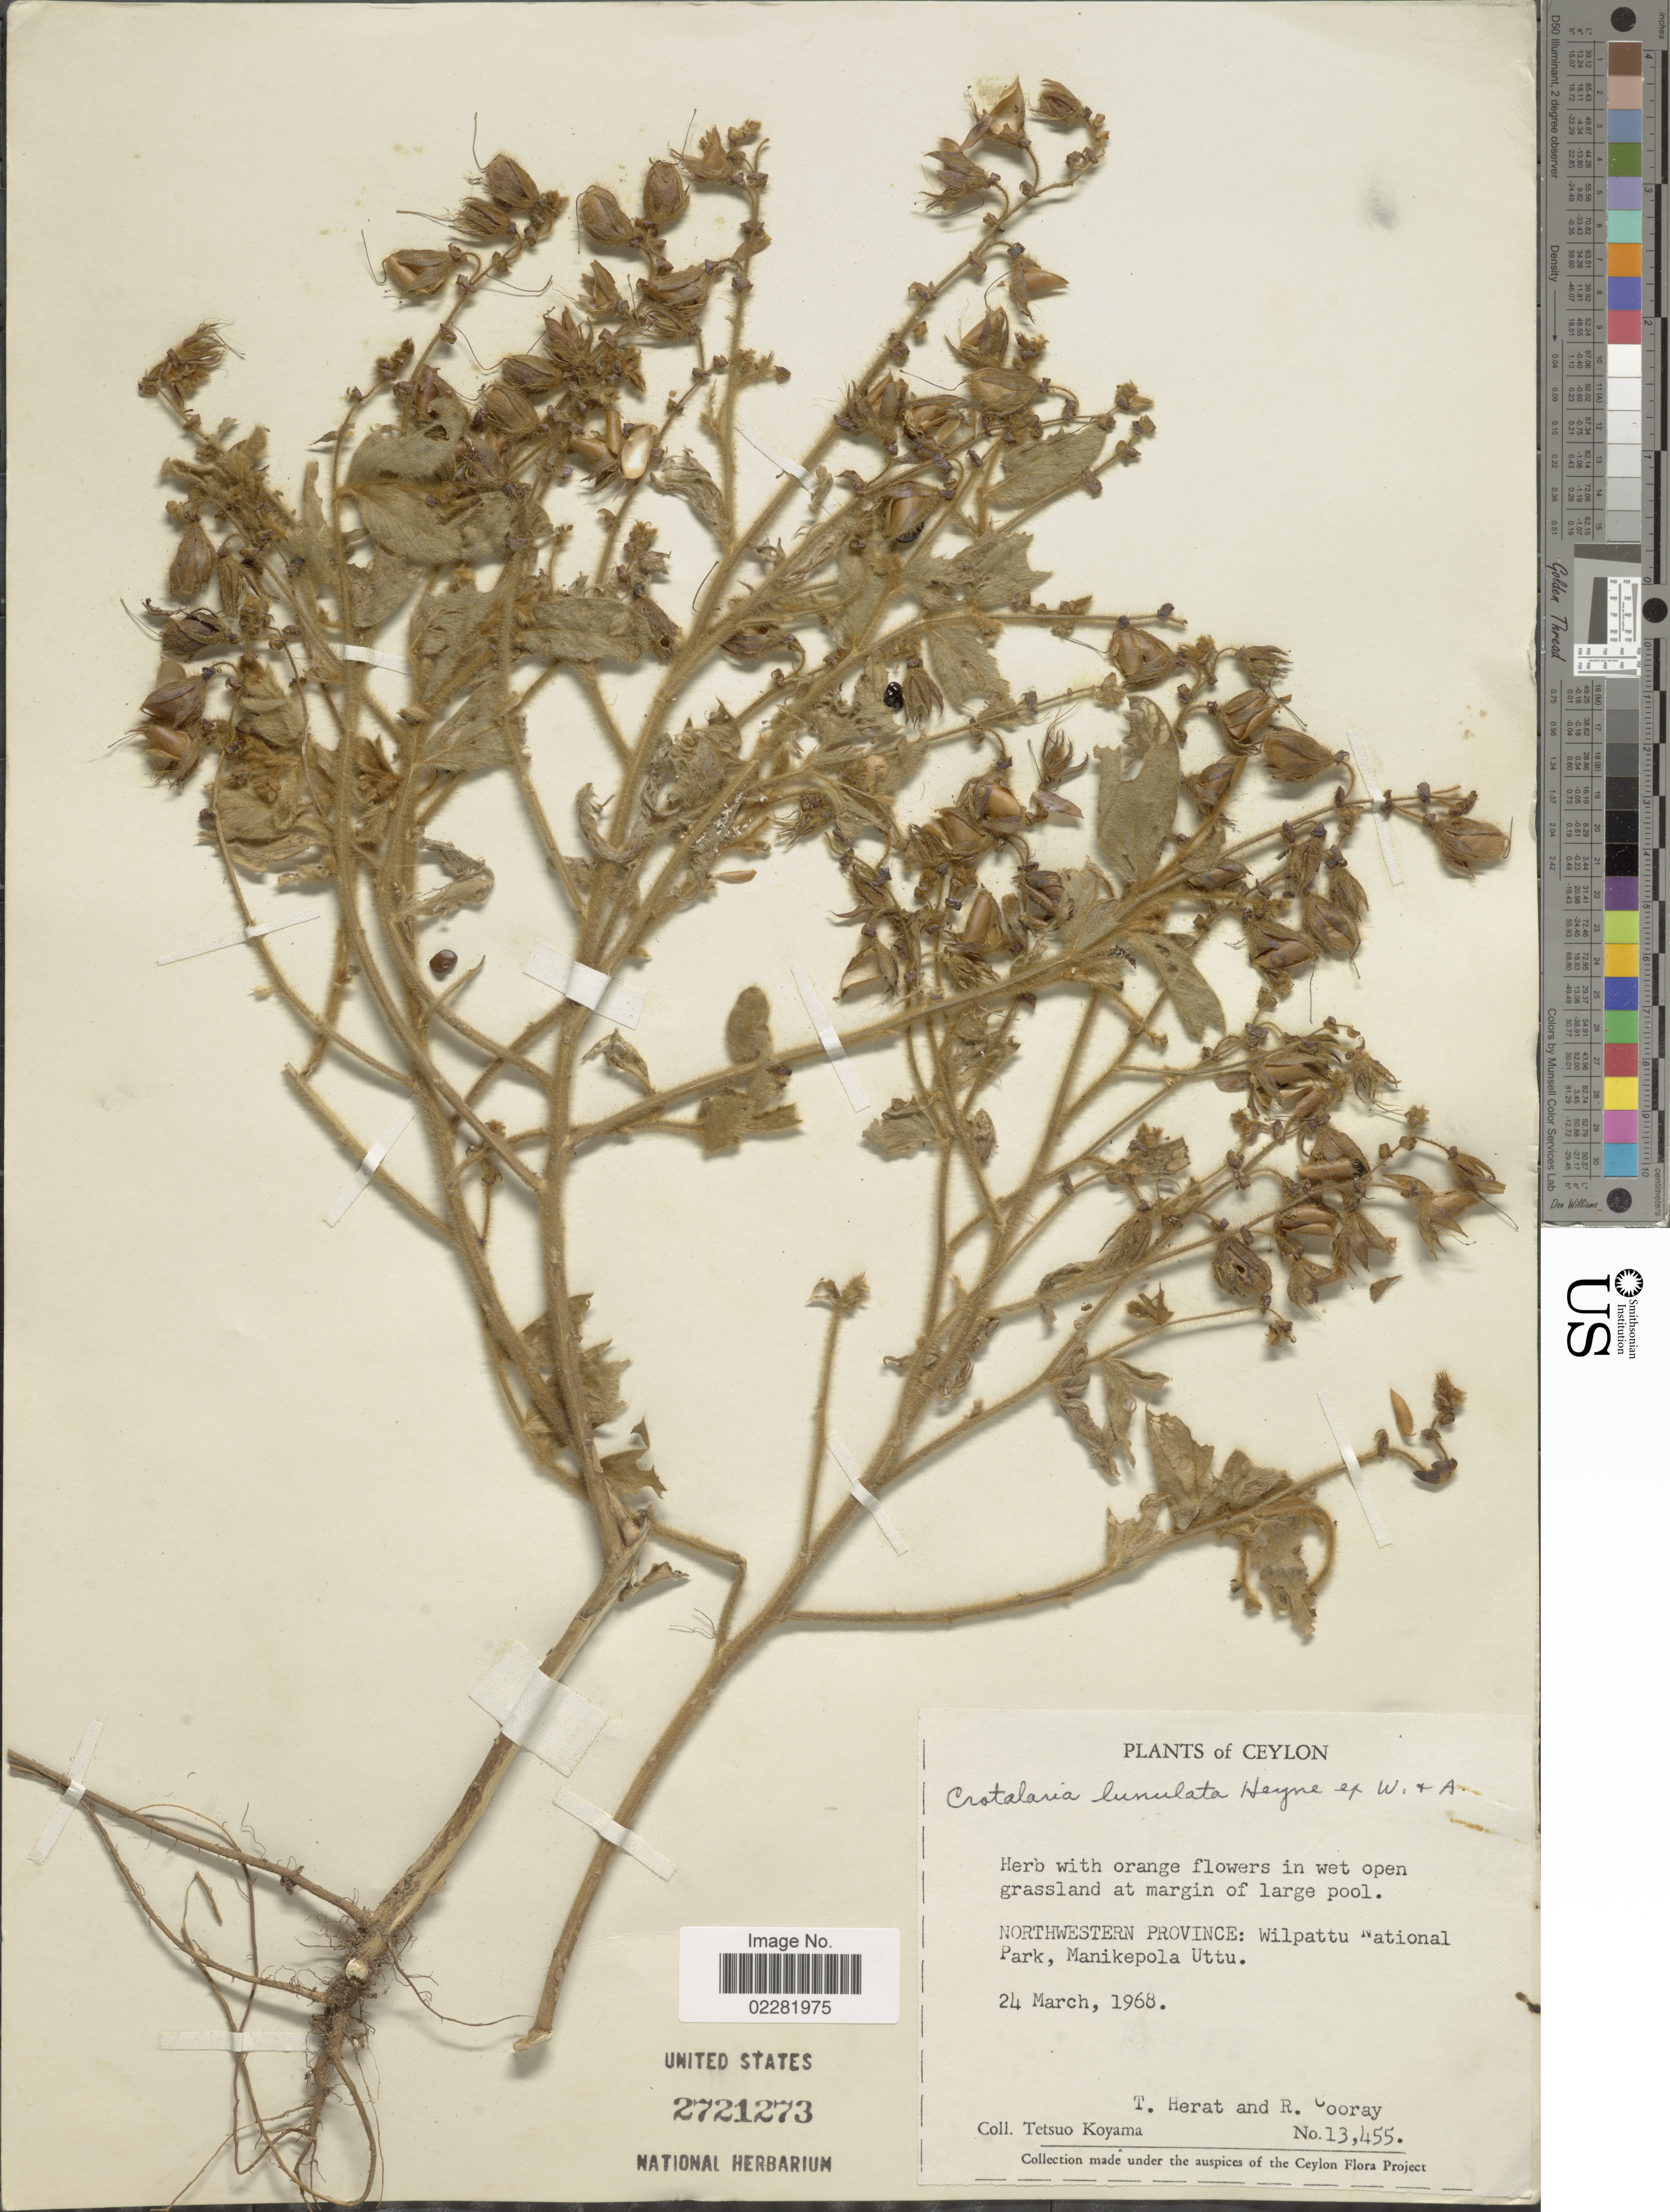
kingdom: Plantae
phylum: Tracheophyta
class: Magnoliopsida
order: Fabales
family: Fabaceae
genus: Crotalaria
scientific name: Crotalaria lunulata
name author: Wight & Arn.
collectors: T. Koyama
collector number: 13455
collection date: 1968-03-24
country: Sri Lanka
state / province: North Western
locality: Ceylon, Wilpattu National Park, Manikepola Uttu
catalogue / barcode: US 2721273